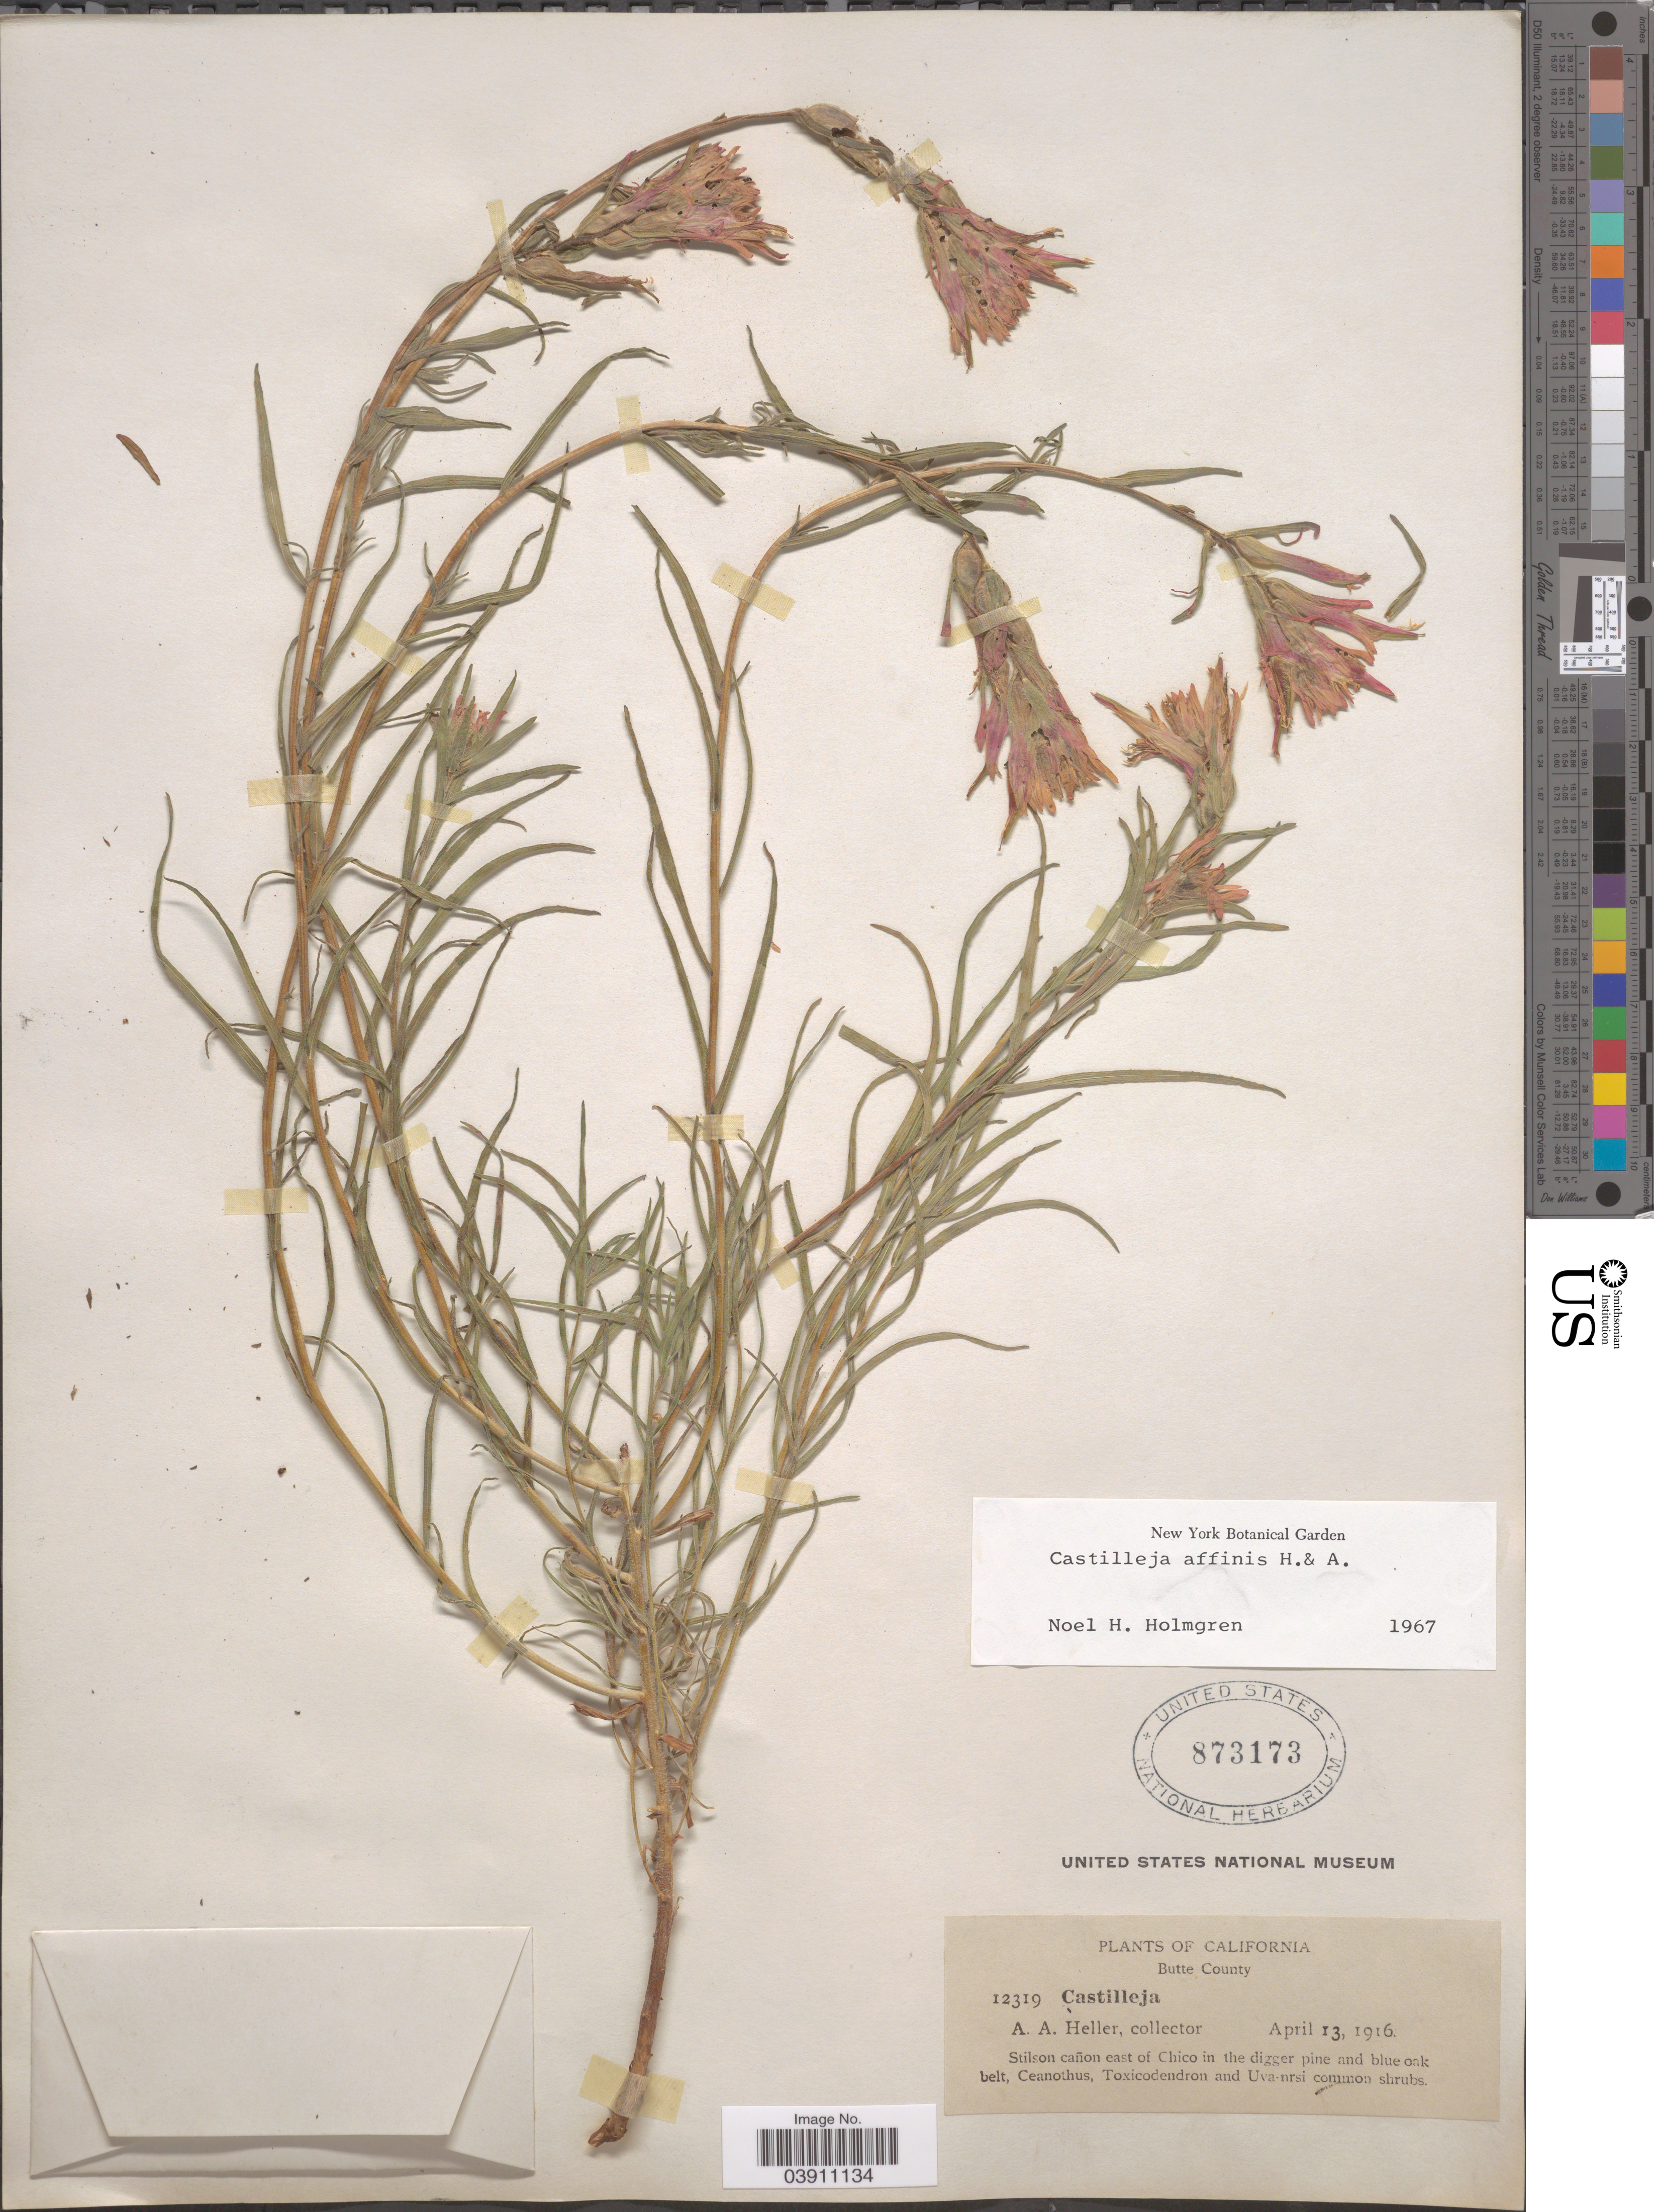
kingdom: Plantae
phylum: Tracheophyta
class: Magnoliopsida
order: Lamiales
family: Orobanchaceae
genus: Castilleja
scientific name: Castilleja affinis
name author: Hook. & Arn.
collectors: A. A. Heller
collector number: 12319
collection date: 1916-04-13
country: United States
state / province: California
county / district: Butte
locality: Butte County. Stilson cañon east of Chico.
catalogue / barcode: US 873173